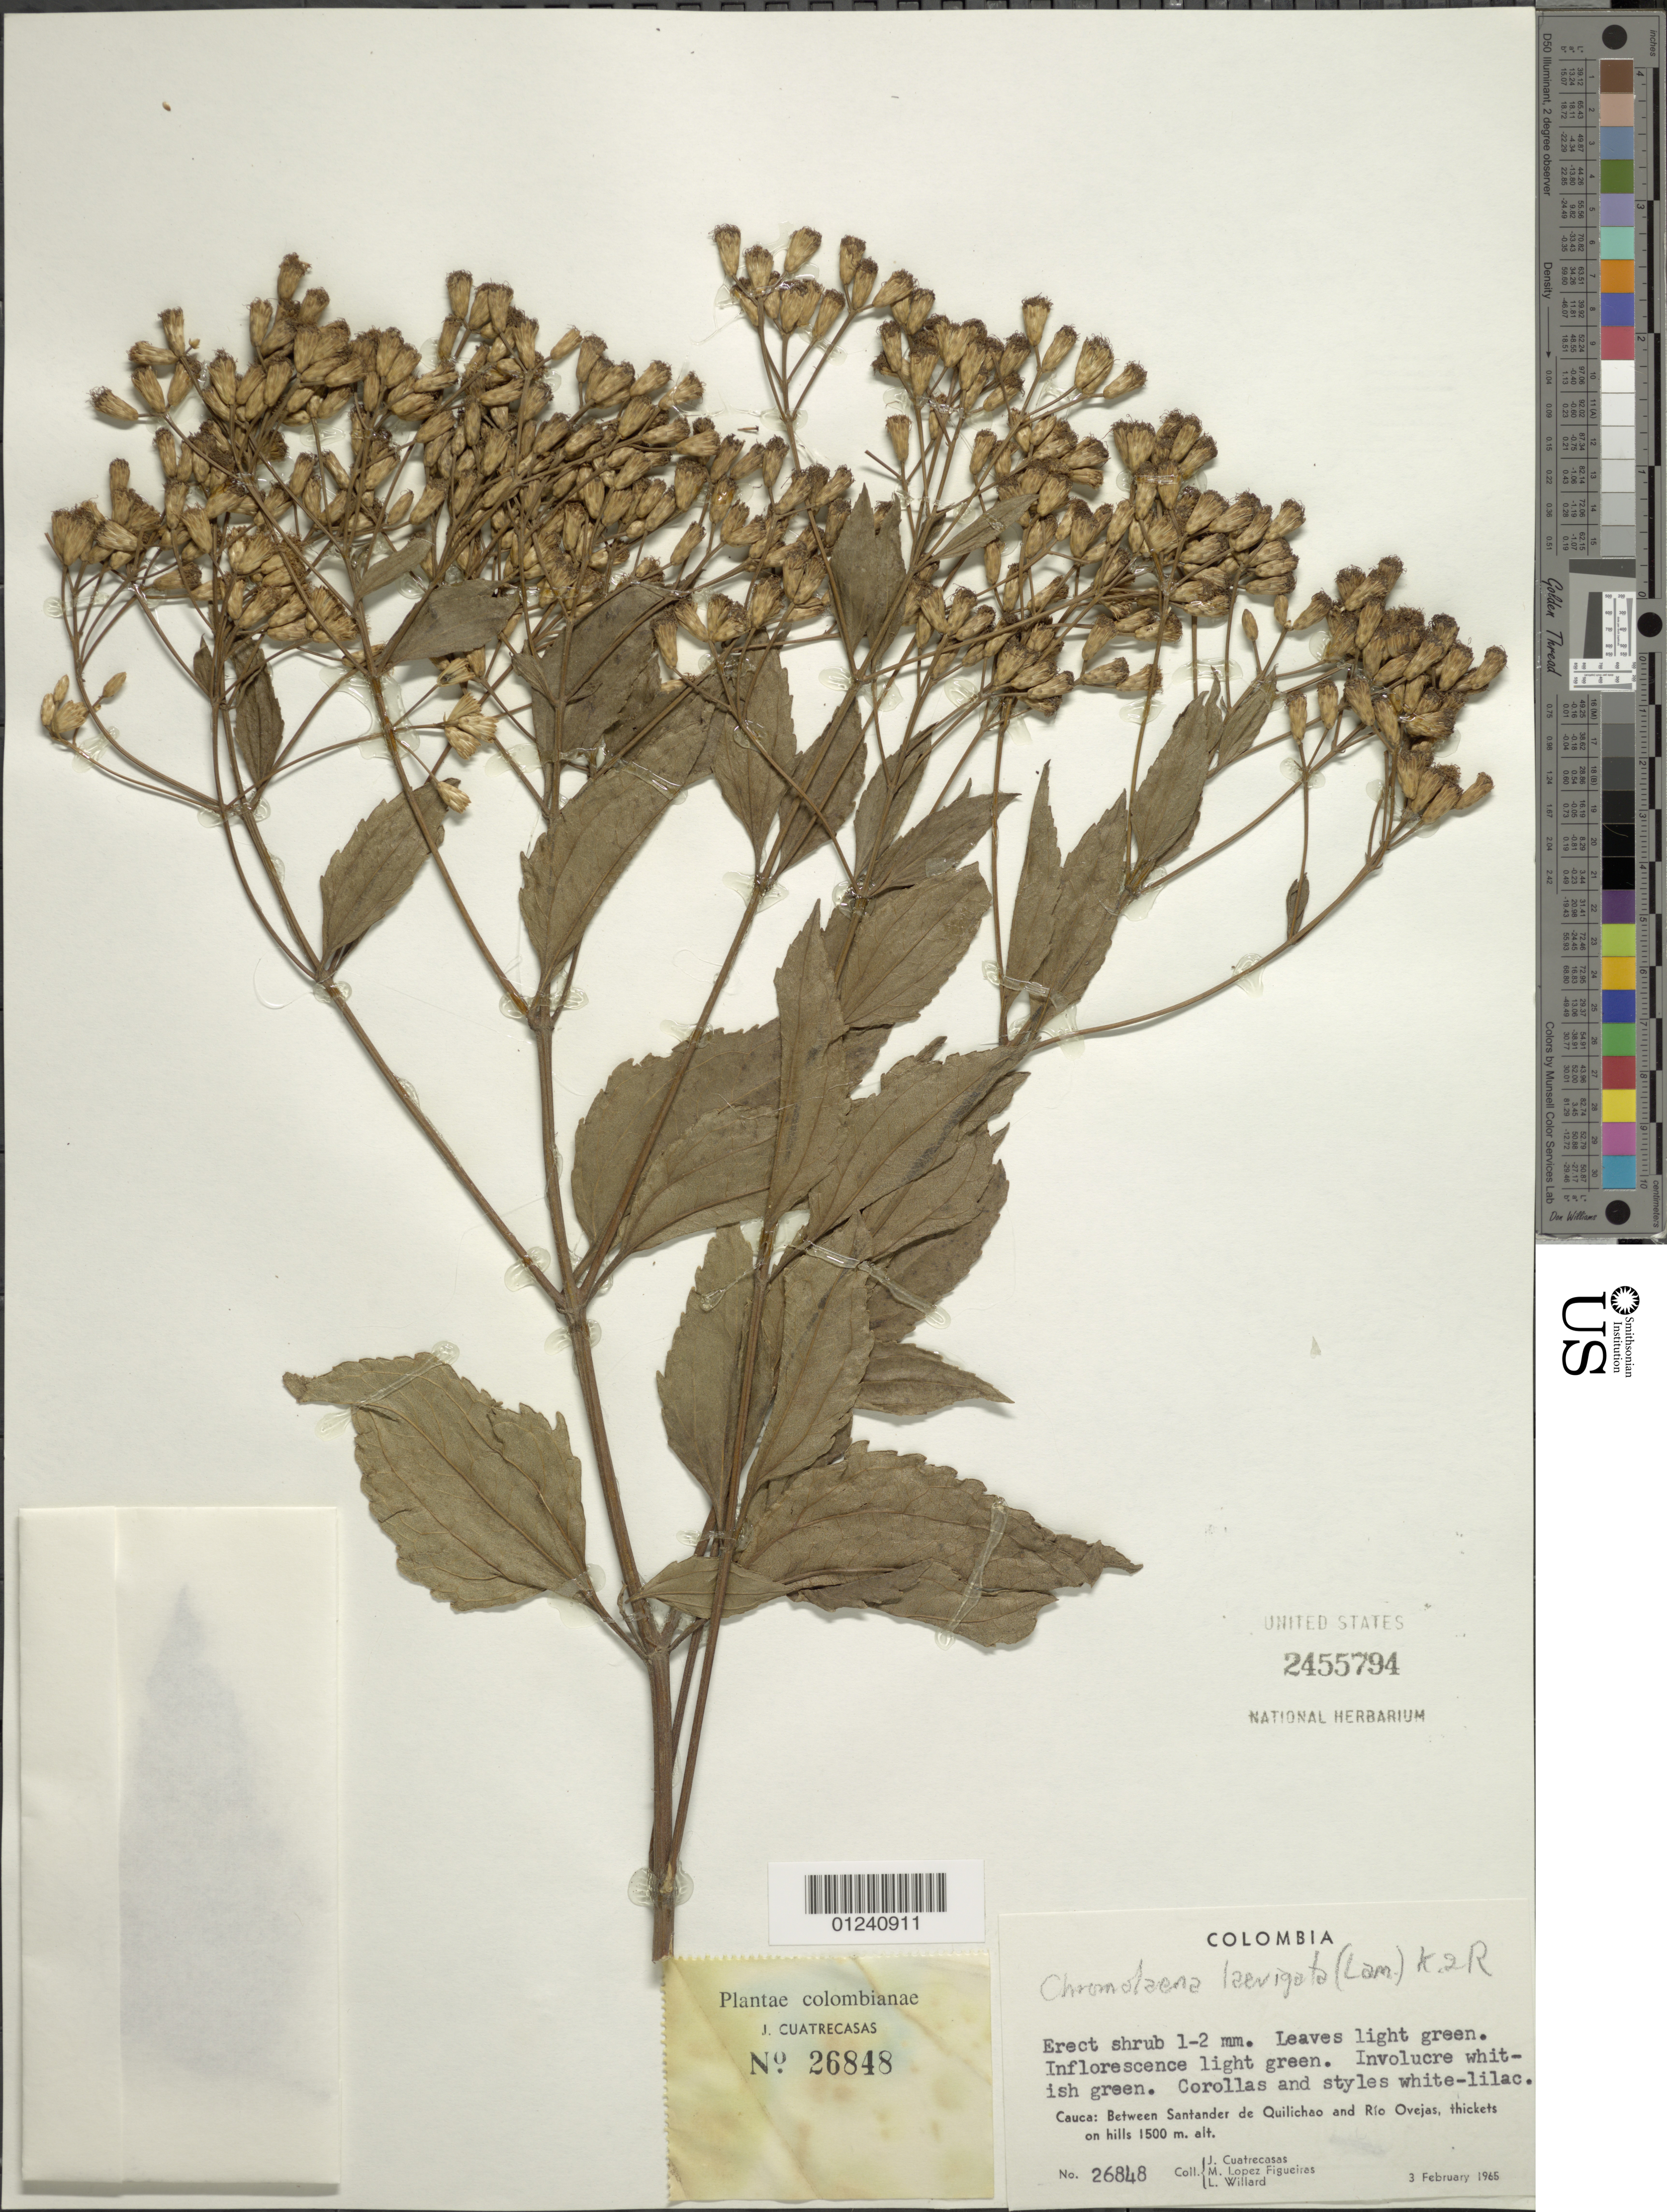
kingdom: Plantae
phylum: Tracheophyta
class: Magnoliopsida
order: Asterales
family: Asteraceae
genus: Chromolaena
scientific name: Chromolaena laevigata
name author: (Lam.) R.M. King & H. Rob.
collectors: J. Cuatrecasas, M. López Figueiras & L. Willard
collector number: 26848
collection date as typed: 03 Feb 1965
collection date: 1965-02-03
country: Colombia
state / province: Cauca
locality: Between Santander de Quilichao and Rio Ovejas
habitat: thickets on hills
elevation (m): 1500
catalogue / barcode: US 2455794